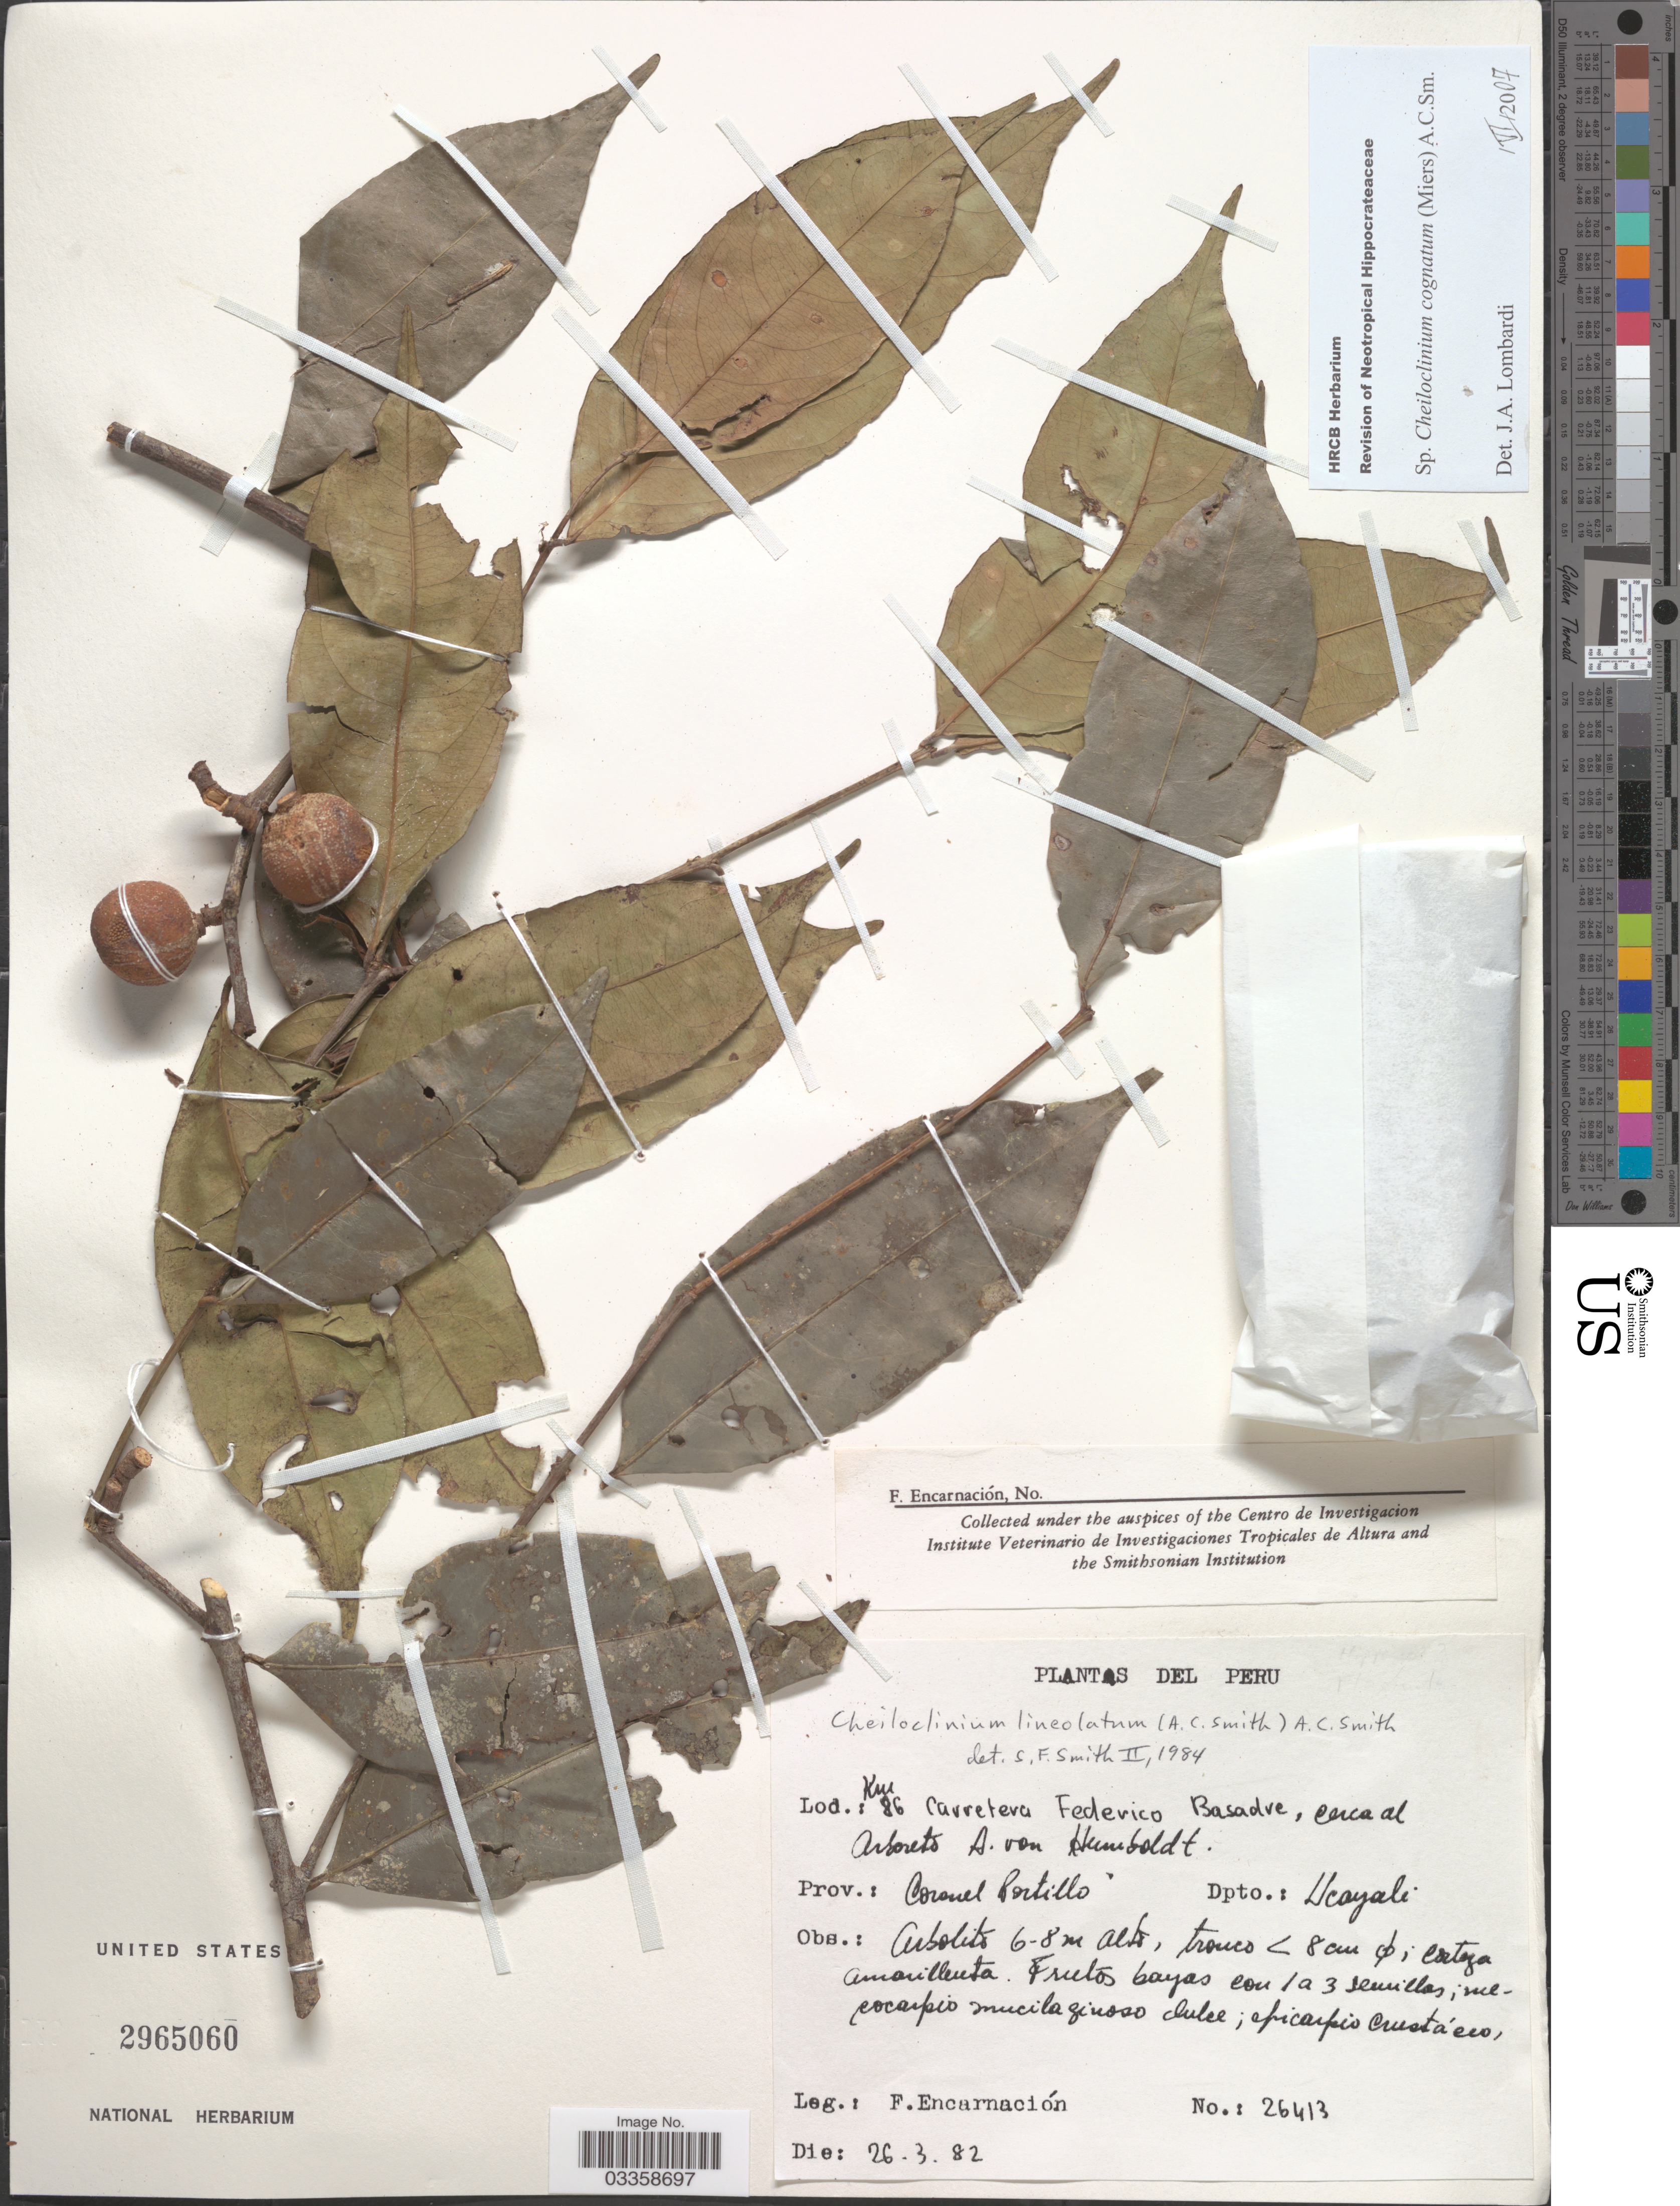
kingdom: Plantae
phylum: Tracheophyta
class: Magnoliopsida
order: Celastrales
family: Celastraceae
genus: Cheiloclinium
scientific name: Cheiloclinium cognatum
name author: (Miers) A.C. Sm.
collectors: F. Encarnación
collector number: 26413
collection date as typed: Transcribed d/m/y: 26/3/82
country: Peru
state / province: Ucayali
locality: Km 86 Carretera Federico Basadre, cerca al Arboreto A. von Humboldt, Prov.: Coronel Portillo, Dpto.: Ucayali.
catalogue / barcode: US 2965060